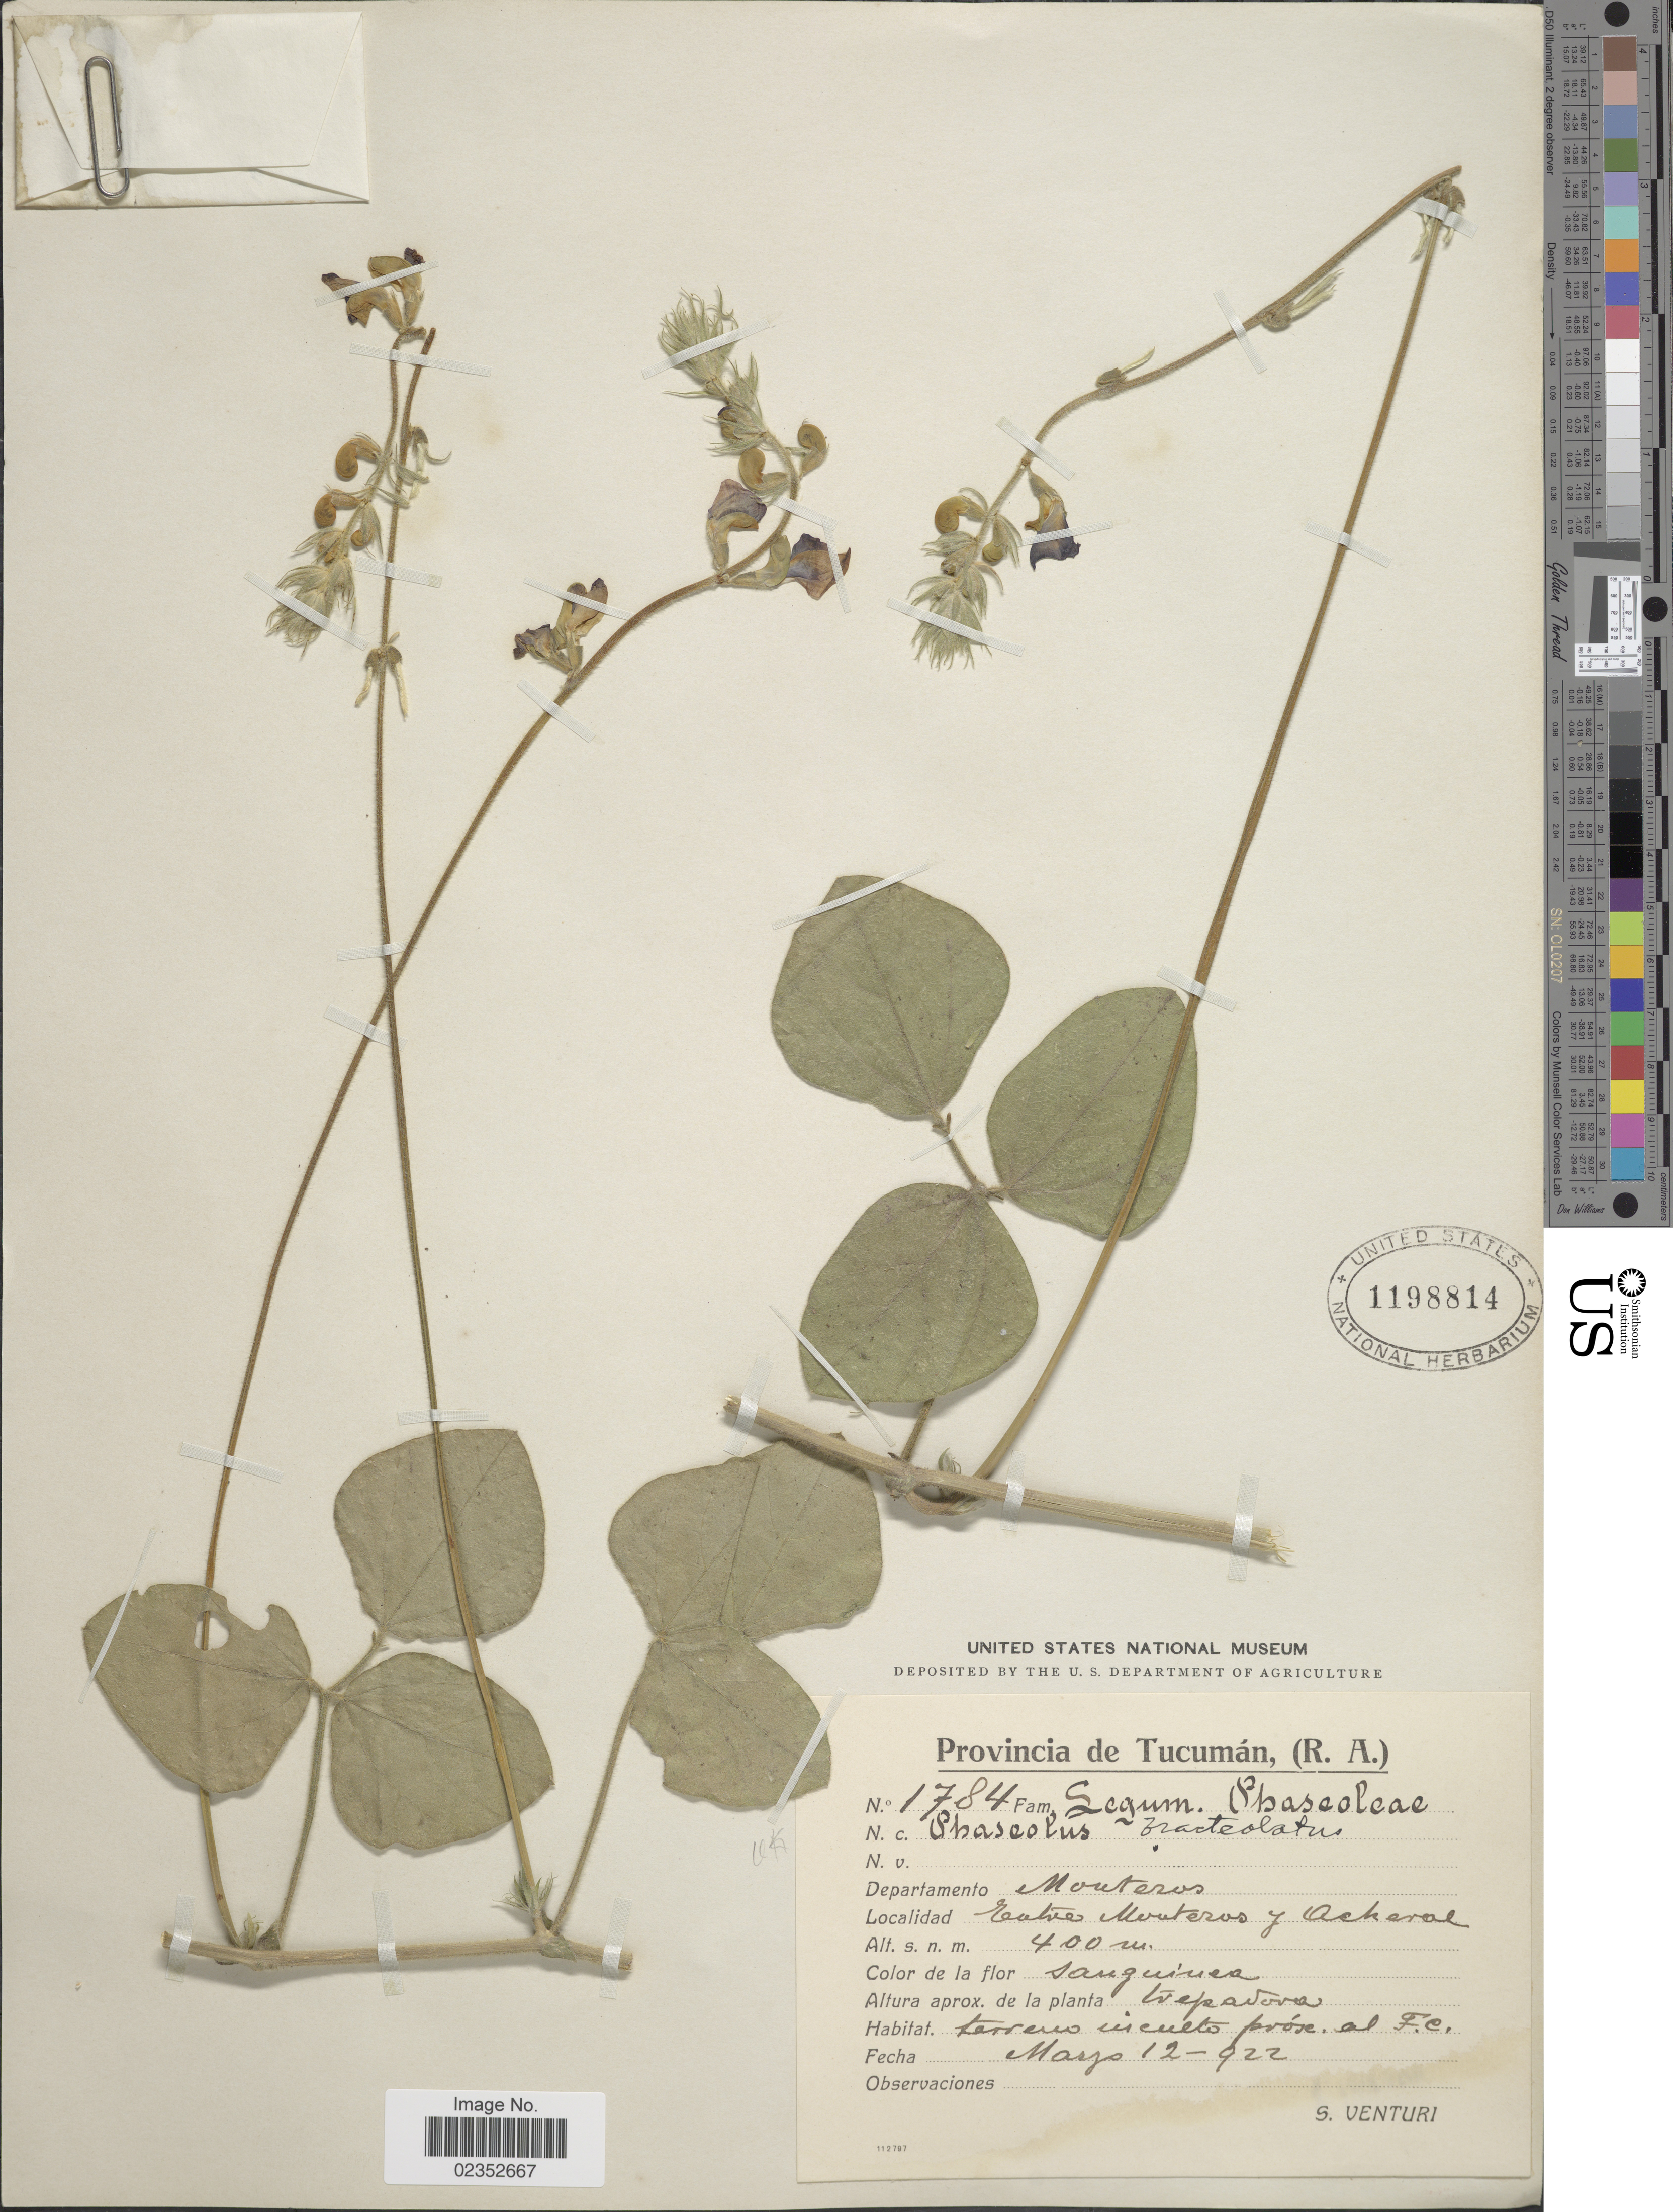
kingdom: Plantae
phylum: Tracheophyta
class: Magnoliopsida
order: Fabales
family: Fabaceae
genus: Macroptilium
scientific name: Macroptilium bracteatum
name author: (Nees & Mart.) Maréchal & Baudet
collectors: S. Venturi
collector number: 1784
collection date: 1922-03-12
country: Argentina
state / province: Tucuman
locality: Provincia de Tucuman, (R.A.), departamento Monteros, Entre Monteros y Acheral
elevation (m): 400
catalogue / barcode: US 1198814